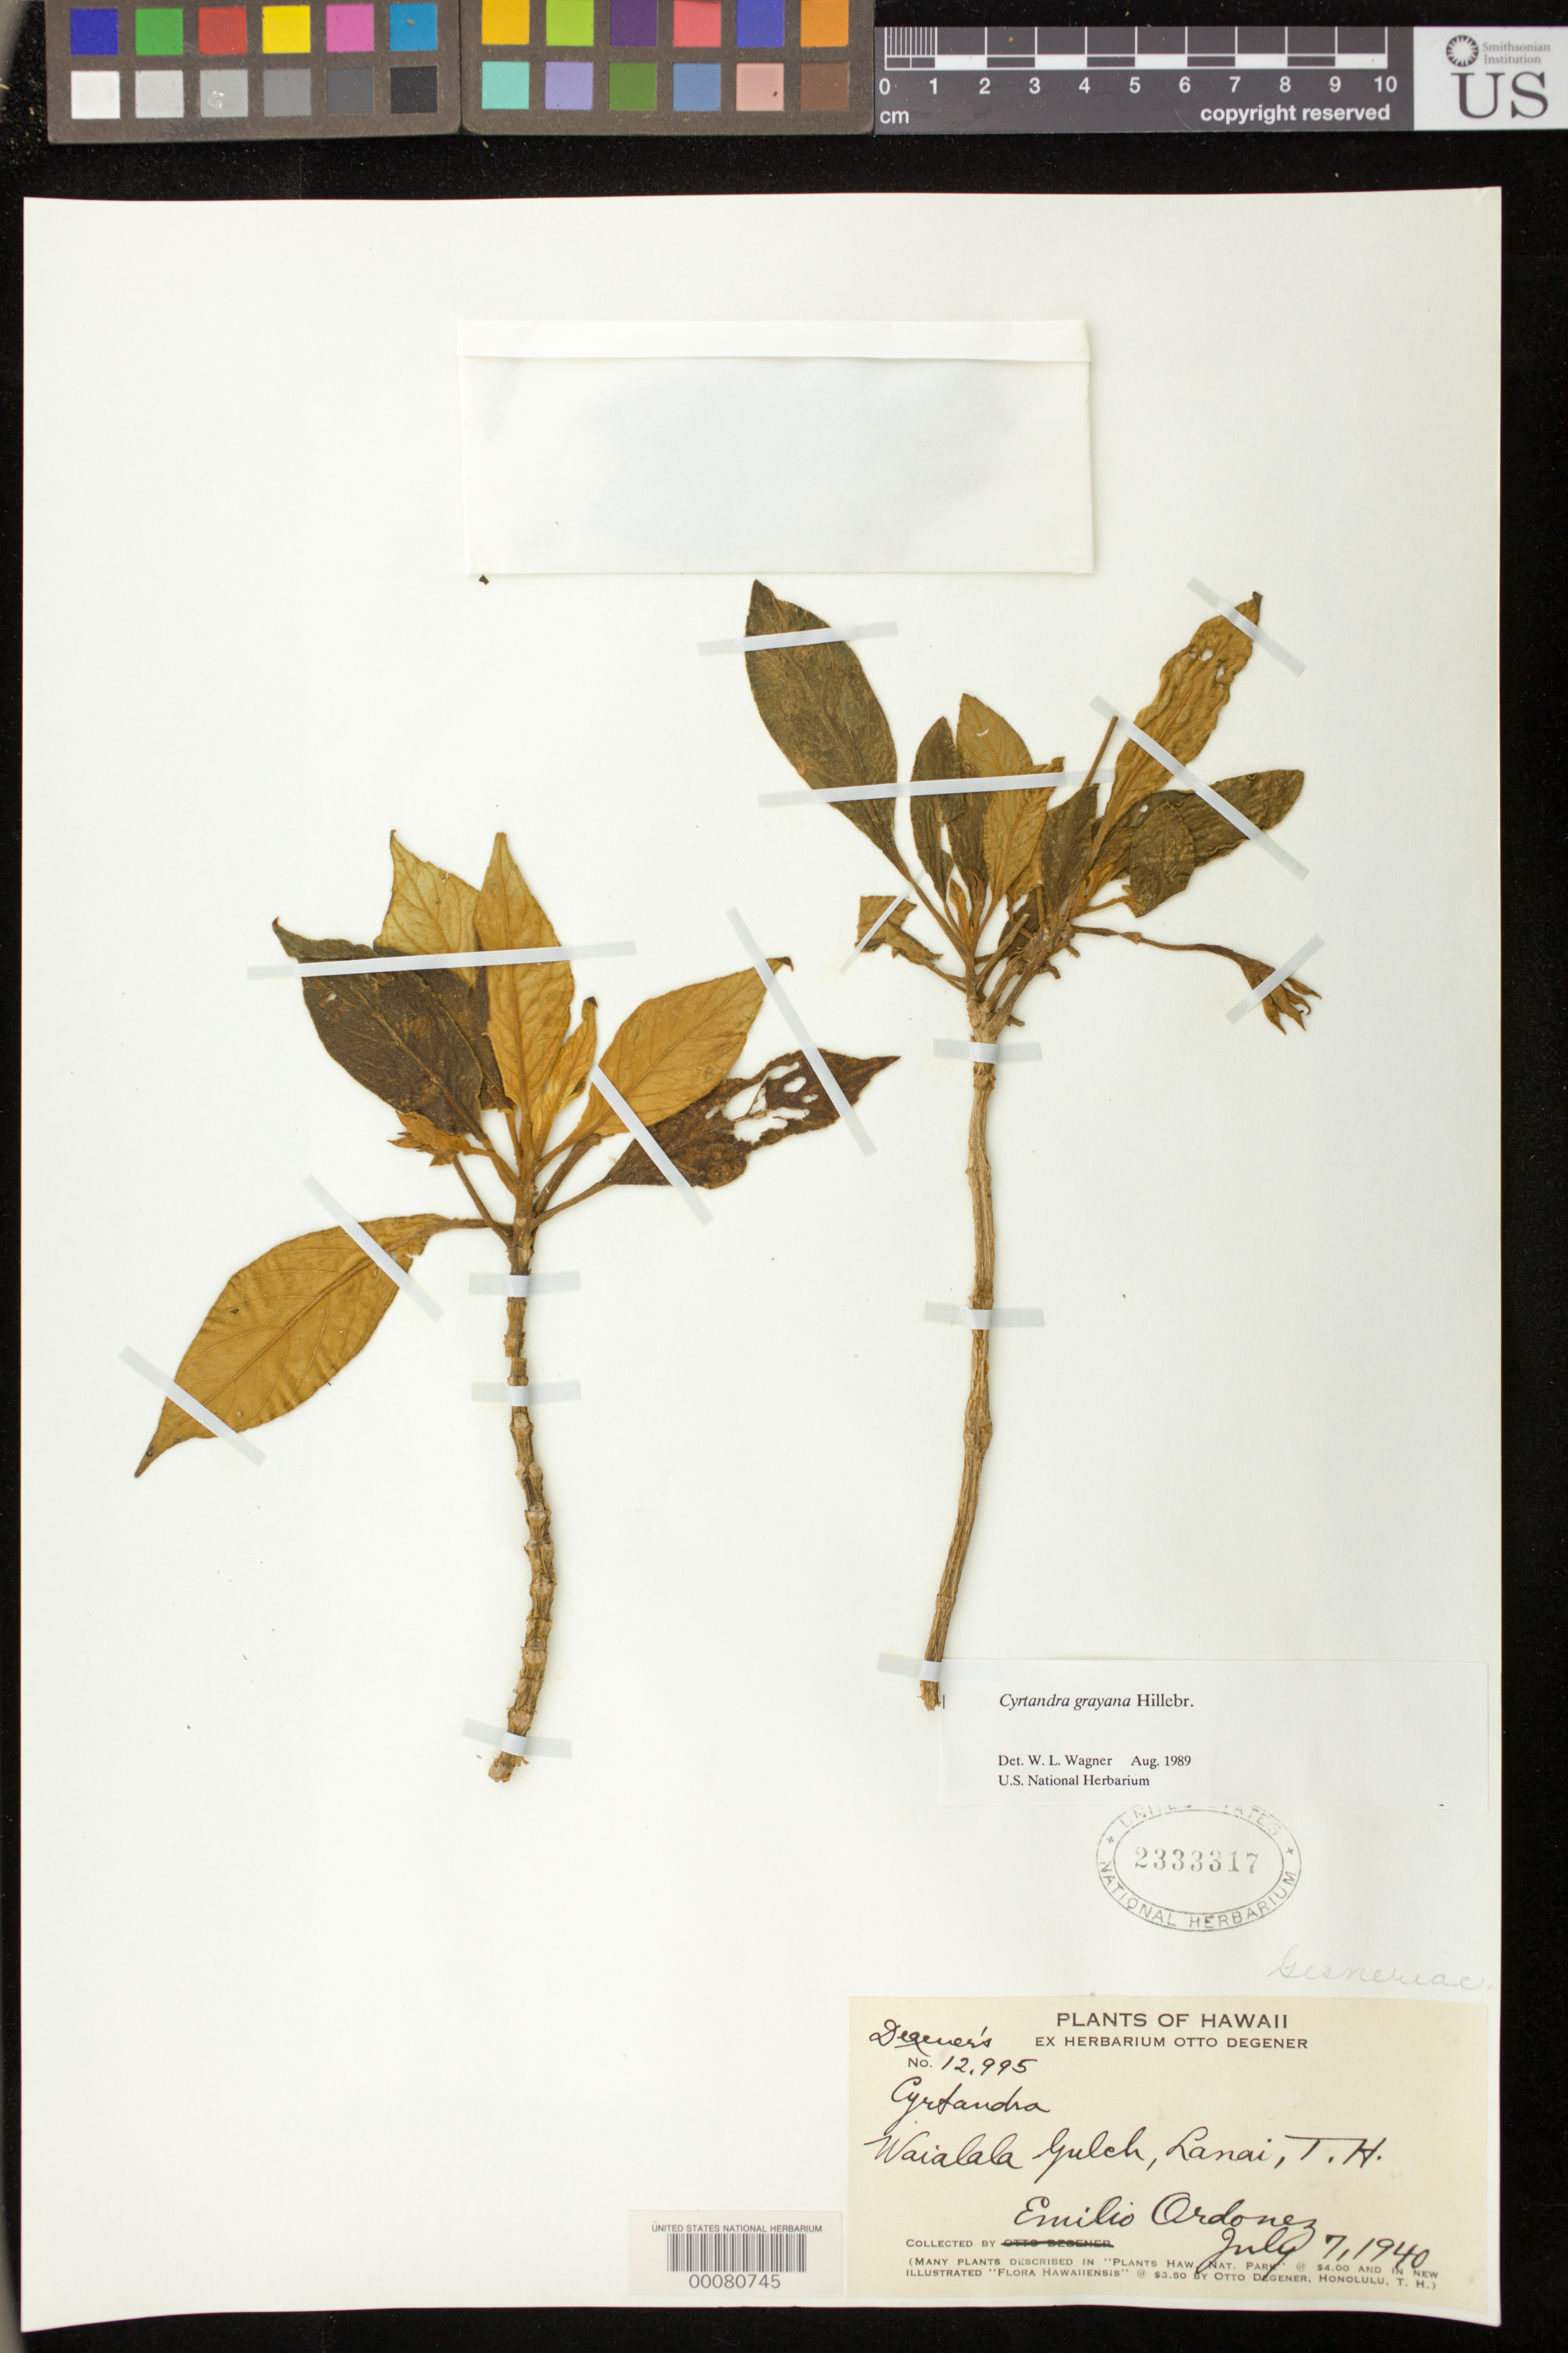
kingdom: Plantae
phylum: Tracheophyta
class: Magnoliopsida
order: Lamiales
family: Gesneriaceae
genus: Cyrtandra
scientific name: Cyrtandra grayana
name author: Hillebr.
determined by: Wagner, W. L., (BOT), Smithsonian Institution - National Museum of Natural History (UNITED STATES)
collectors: E. Ordonez.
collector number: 12995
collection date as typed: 07 Jul 1940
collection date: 1940-07-07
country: United States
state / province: Hawaii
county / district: Maui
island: Lana'i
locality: Waialala gulch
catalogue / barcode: US 2333317